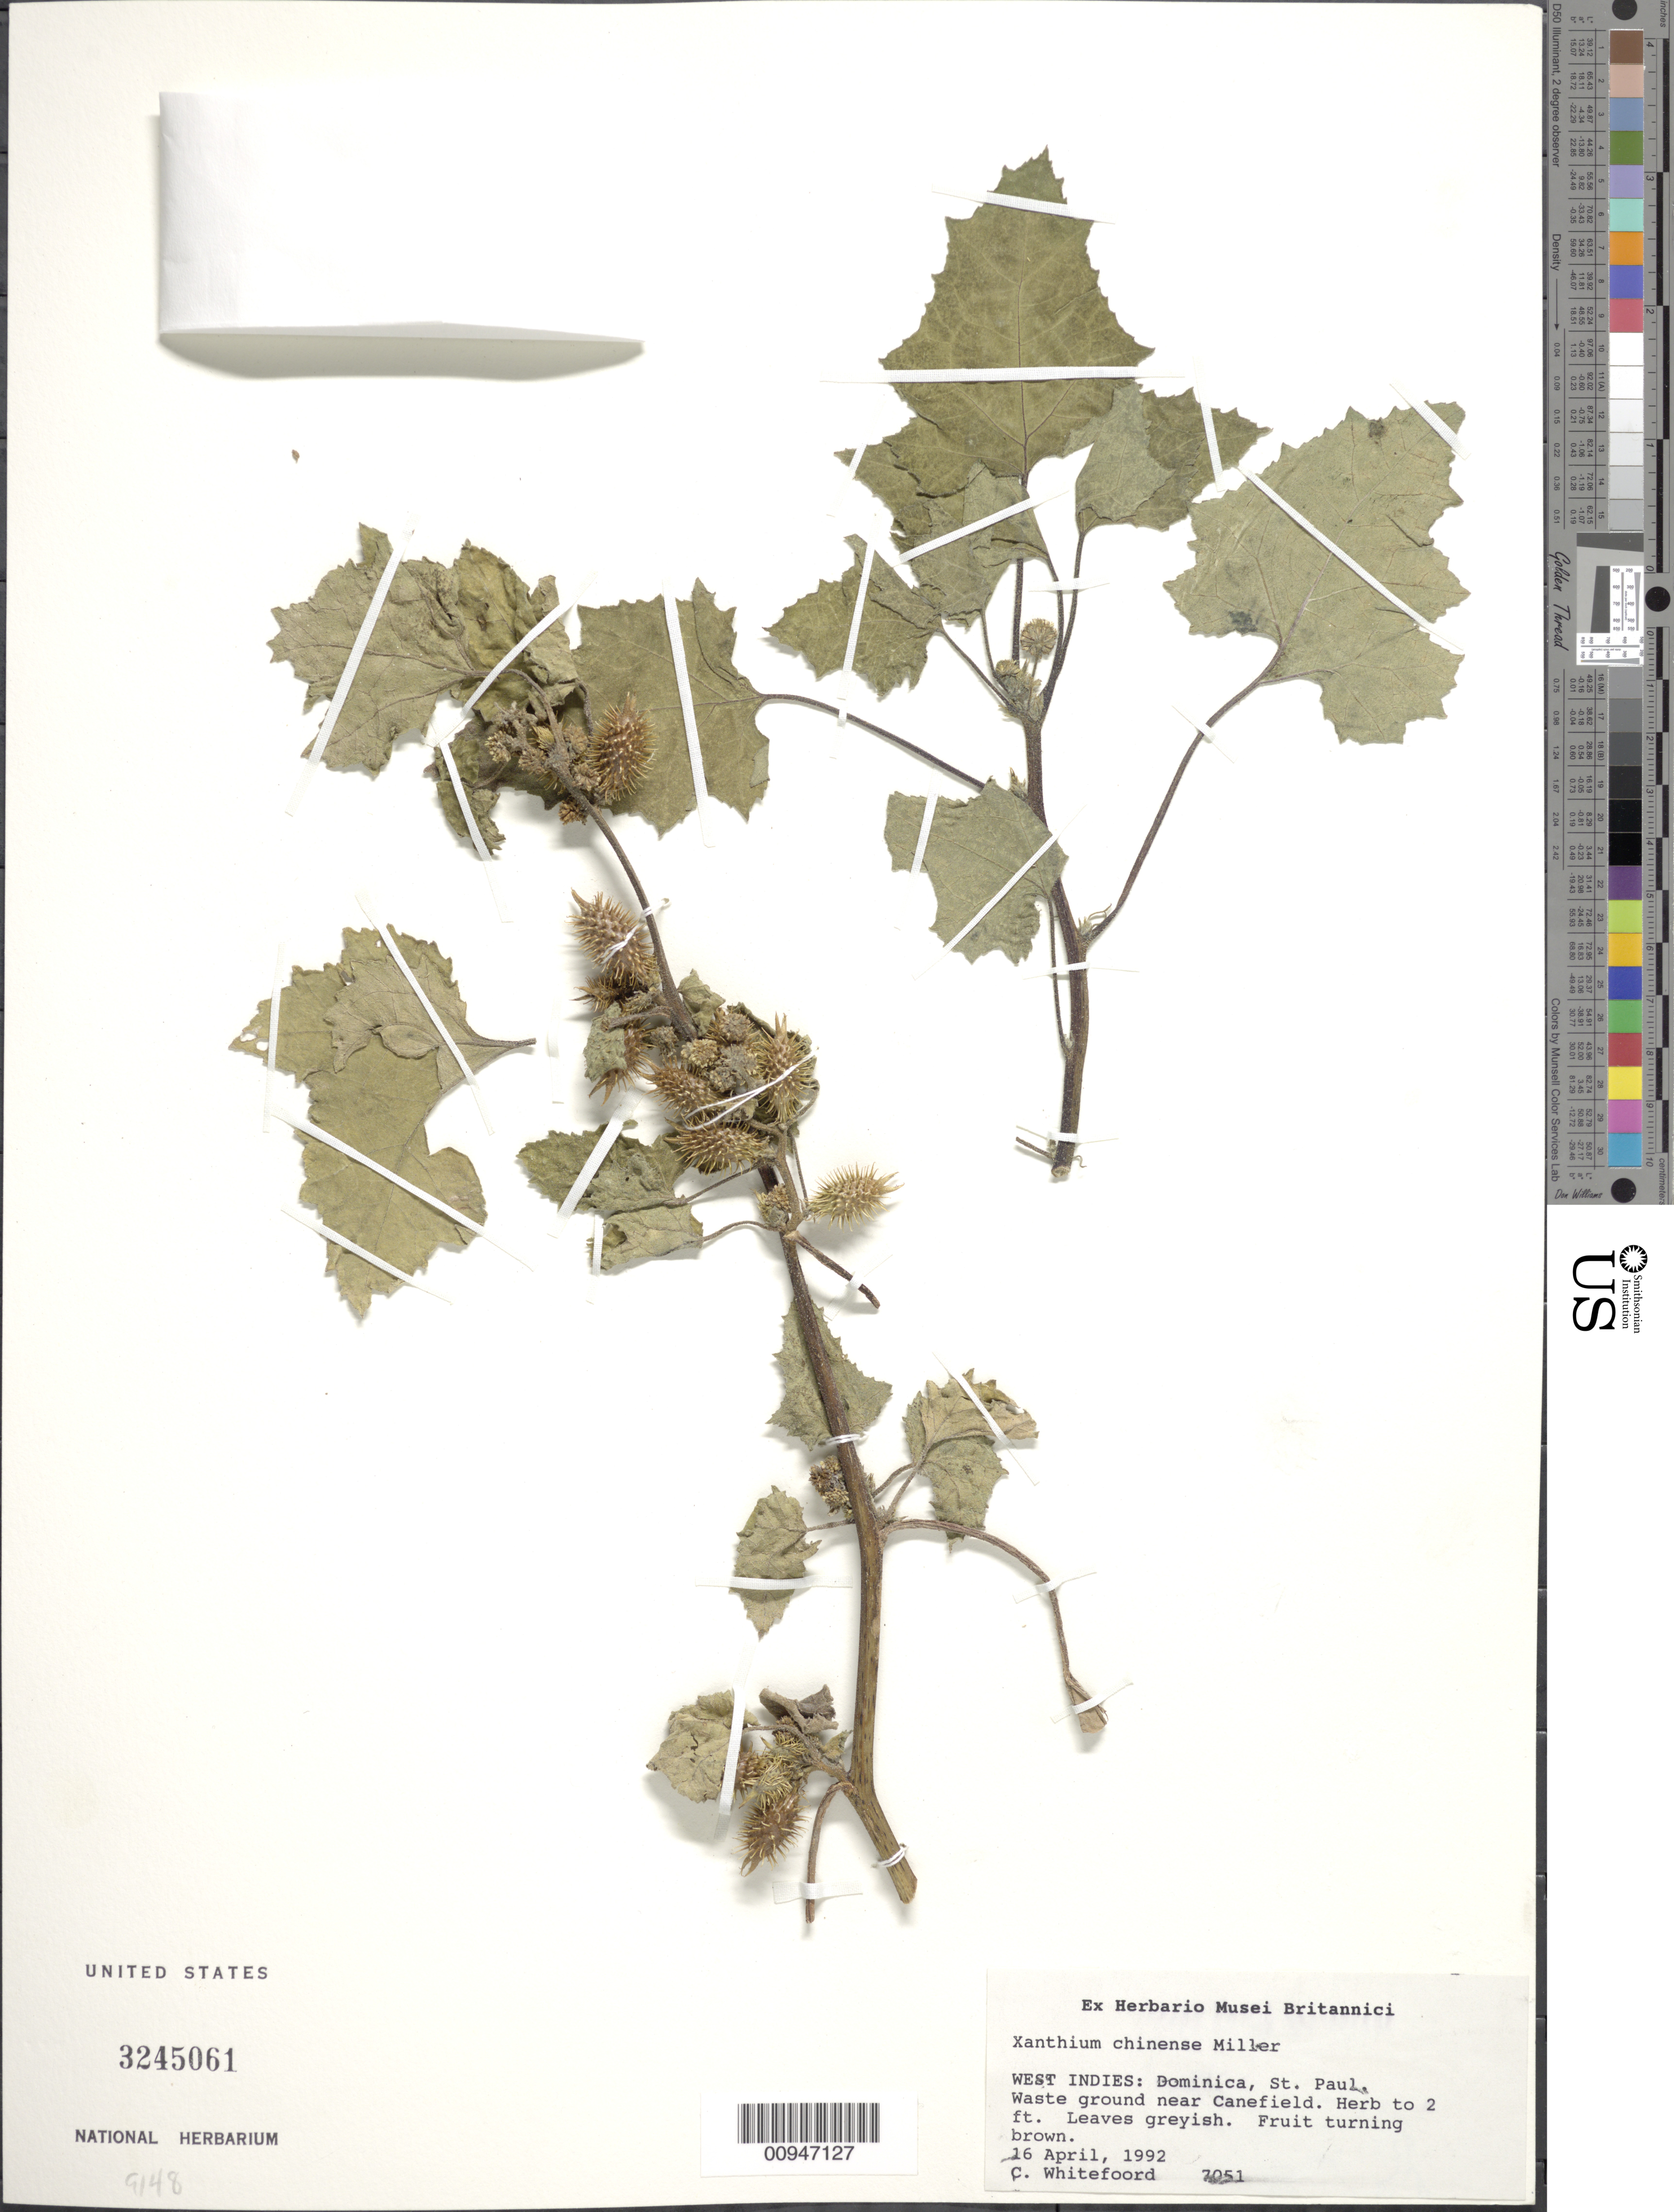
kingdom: Plantae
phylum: Tracheophyta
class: Magnoliopsida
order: Asterales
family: Asteraceae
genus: Xanthium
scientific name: Xanthium chinense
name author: Mill.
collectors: C. Whitefoord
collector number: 7051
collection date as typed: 16 Apr 1992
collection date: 1992-04-16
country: Dominica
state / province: St. Paul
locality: Near Canefield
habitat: Waste ground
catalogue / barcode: US 3245061